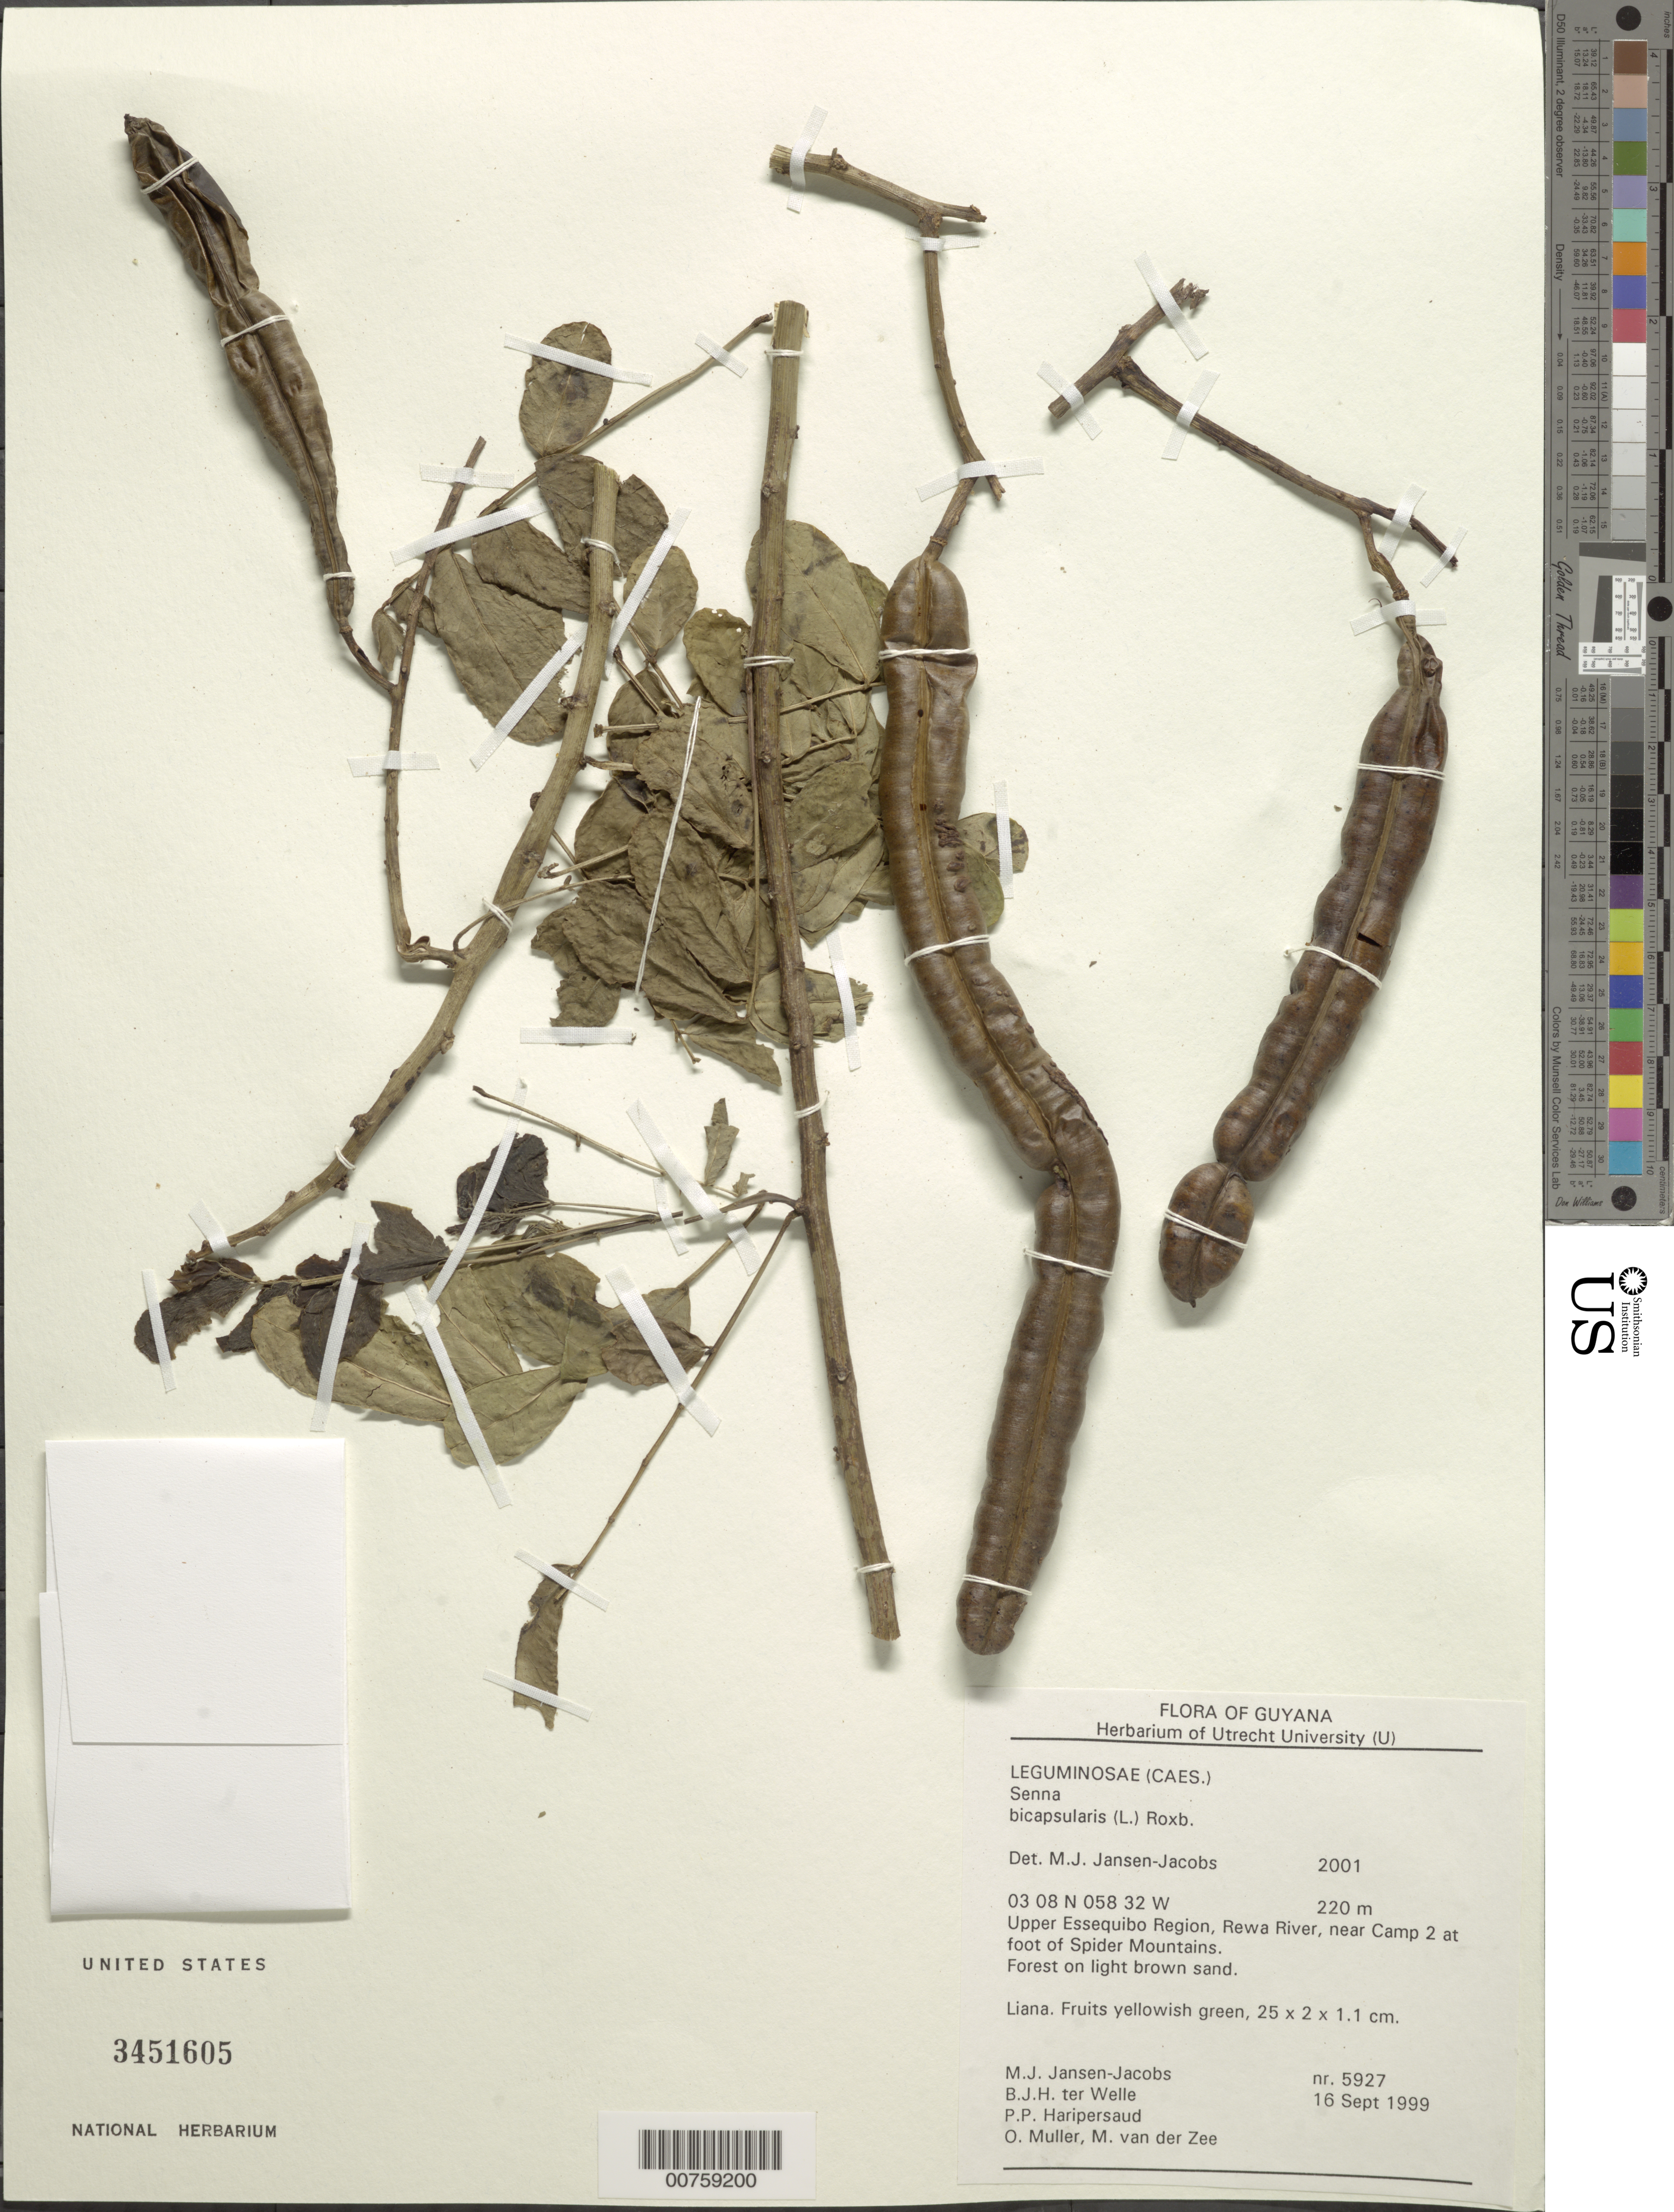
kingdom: Plantae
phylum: Tracheophyta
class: Magnoliopsida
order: Fabales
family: Fabaceae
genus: Senna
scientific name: Senna bicapsularis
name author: (L.) Roxb.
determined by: Jansen-Jacobs, M. J., (U), Nationaal Herbarium Nederland, Utrecht University branch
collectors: M. J. Jansen-Jacobs, B. Welle, P. Haripersaud, O. Muller & M. van der Zee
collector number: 5927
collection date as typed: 16-Sep-99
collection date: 1999-09-16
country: Guyana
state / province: U. Takutu-U. Essequibo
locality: Rewa River, at foot of Spider Mts., near camp 2, Upper Essequibo Region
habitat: Forest on light brown sand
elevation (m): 220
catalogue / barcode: US 3451605